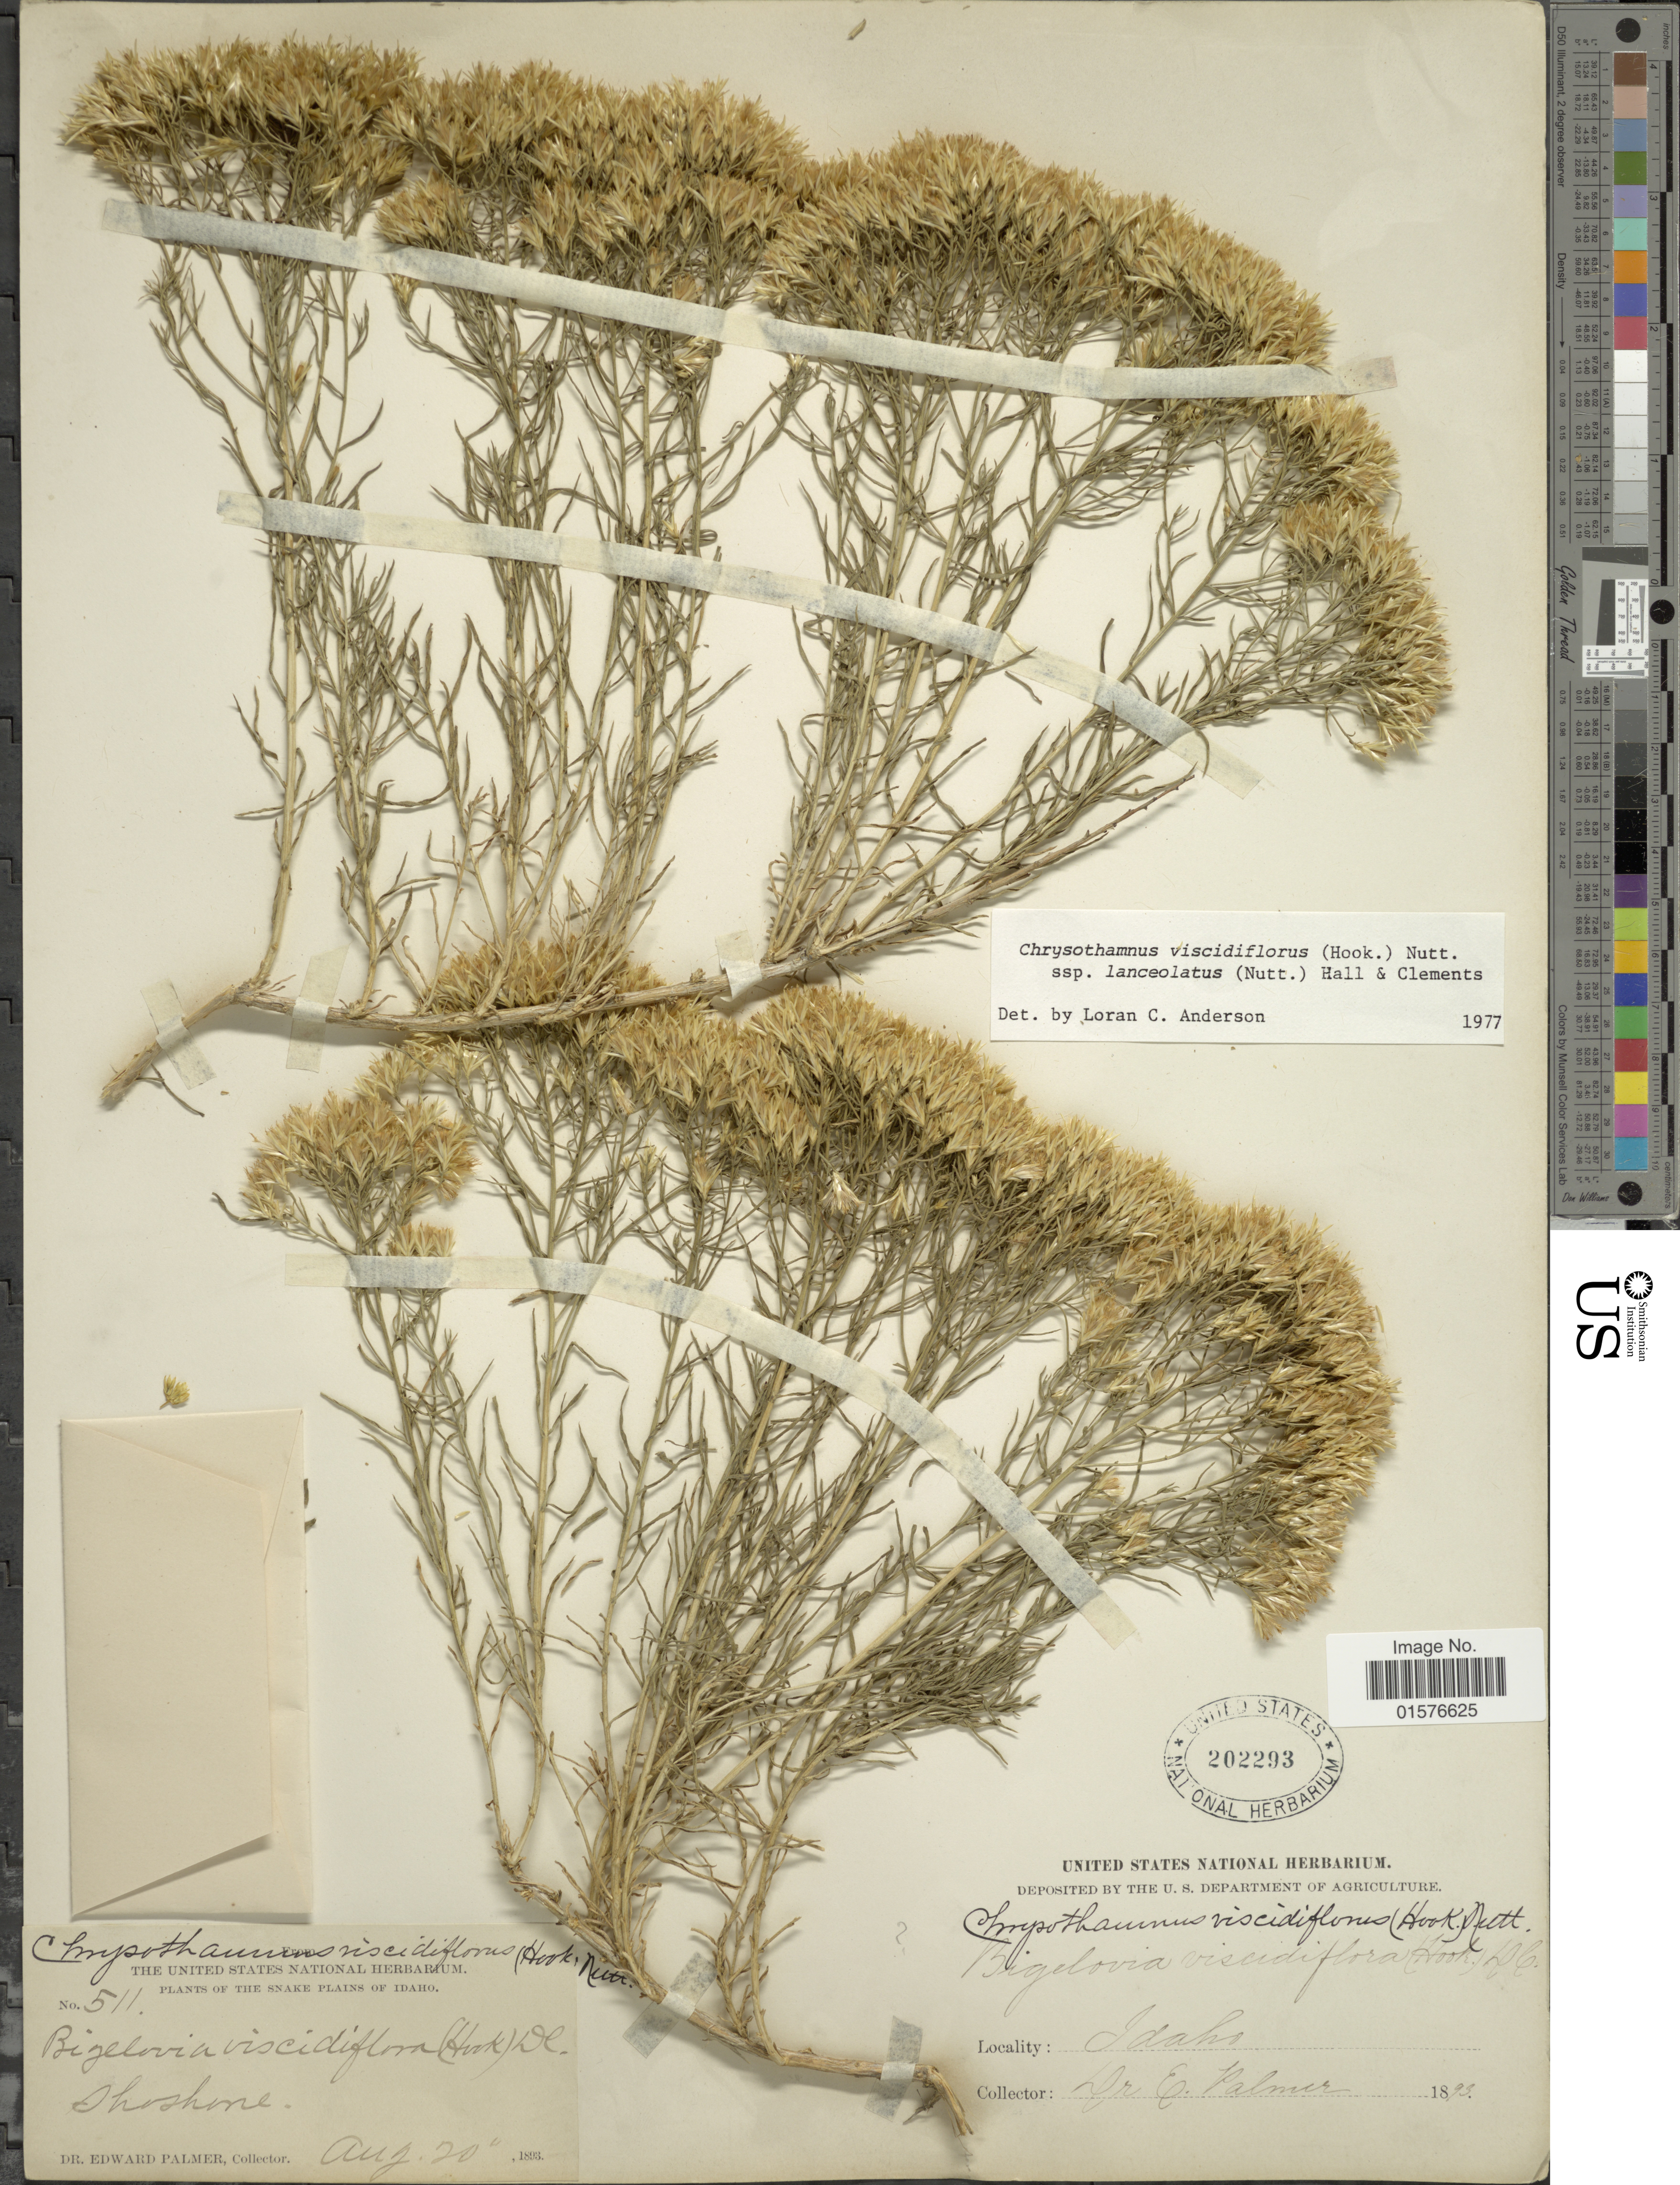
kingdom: Plantae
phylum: Tracheophyta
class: Magnoliopsida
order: Asterales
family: Asteraceae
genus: Chrysothamnus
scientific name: Chrysothamnus viscidiflorus subsp. lanceolatus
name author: (Nutt.) H.M. Hall & Clem.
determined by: Urbatsch, Lowell E., Curator (LSU), Louisiana State University (UNITED STATES)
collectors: E. Palmer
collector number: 511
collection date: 1893-08-20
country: United States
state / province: Idaho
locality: The Snake Plains of Idaho, Shoshone.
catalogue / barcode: US 202293